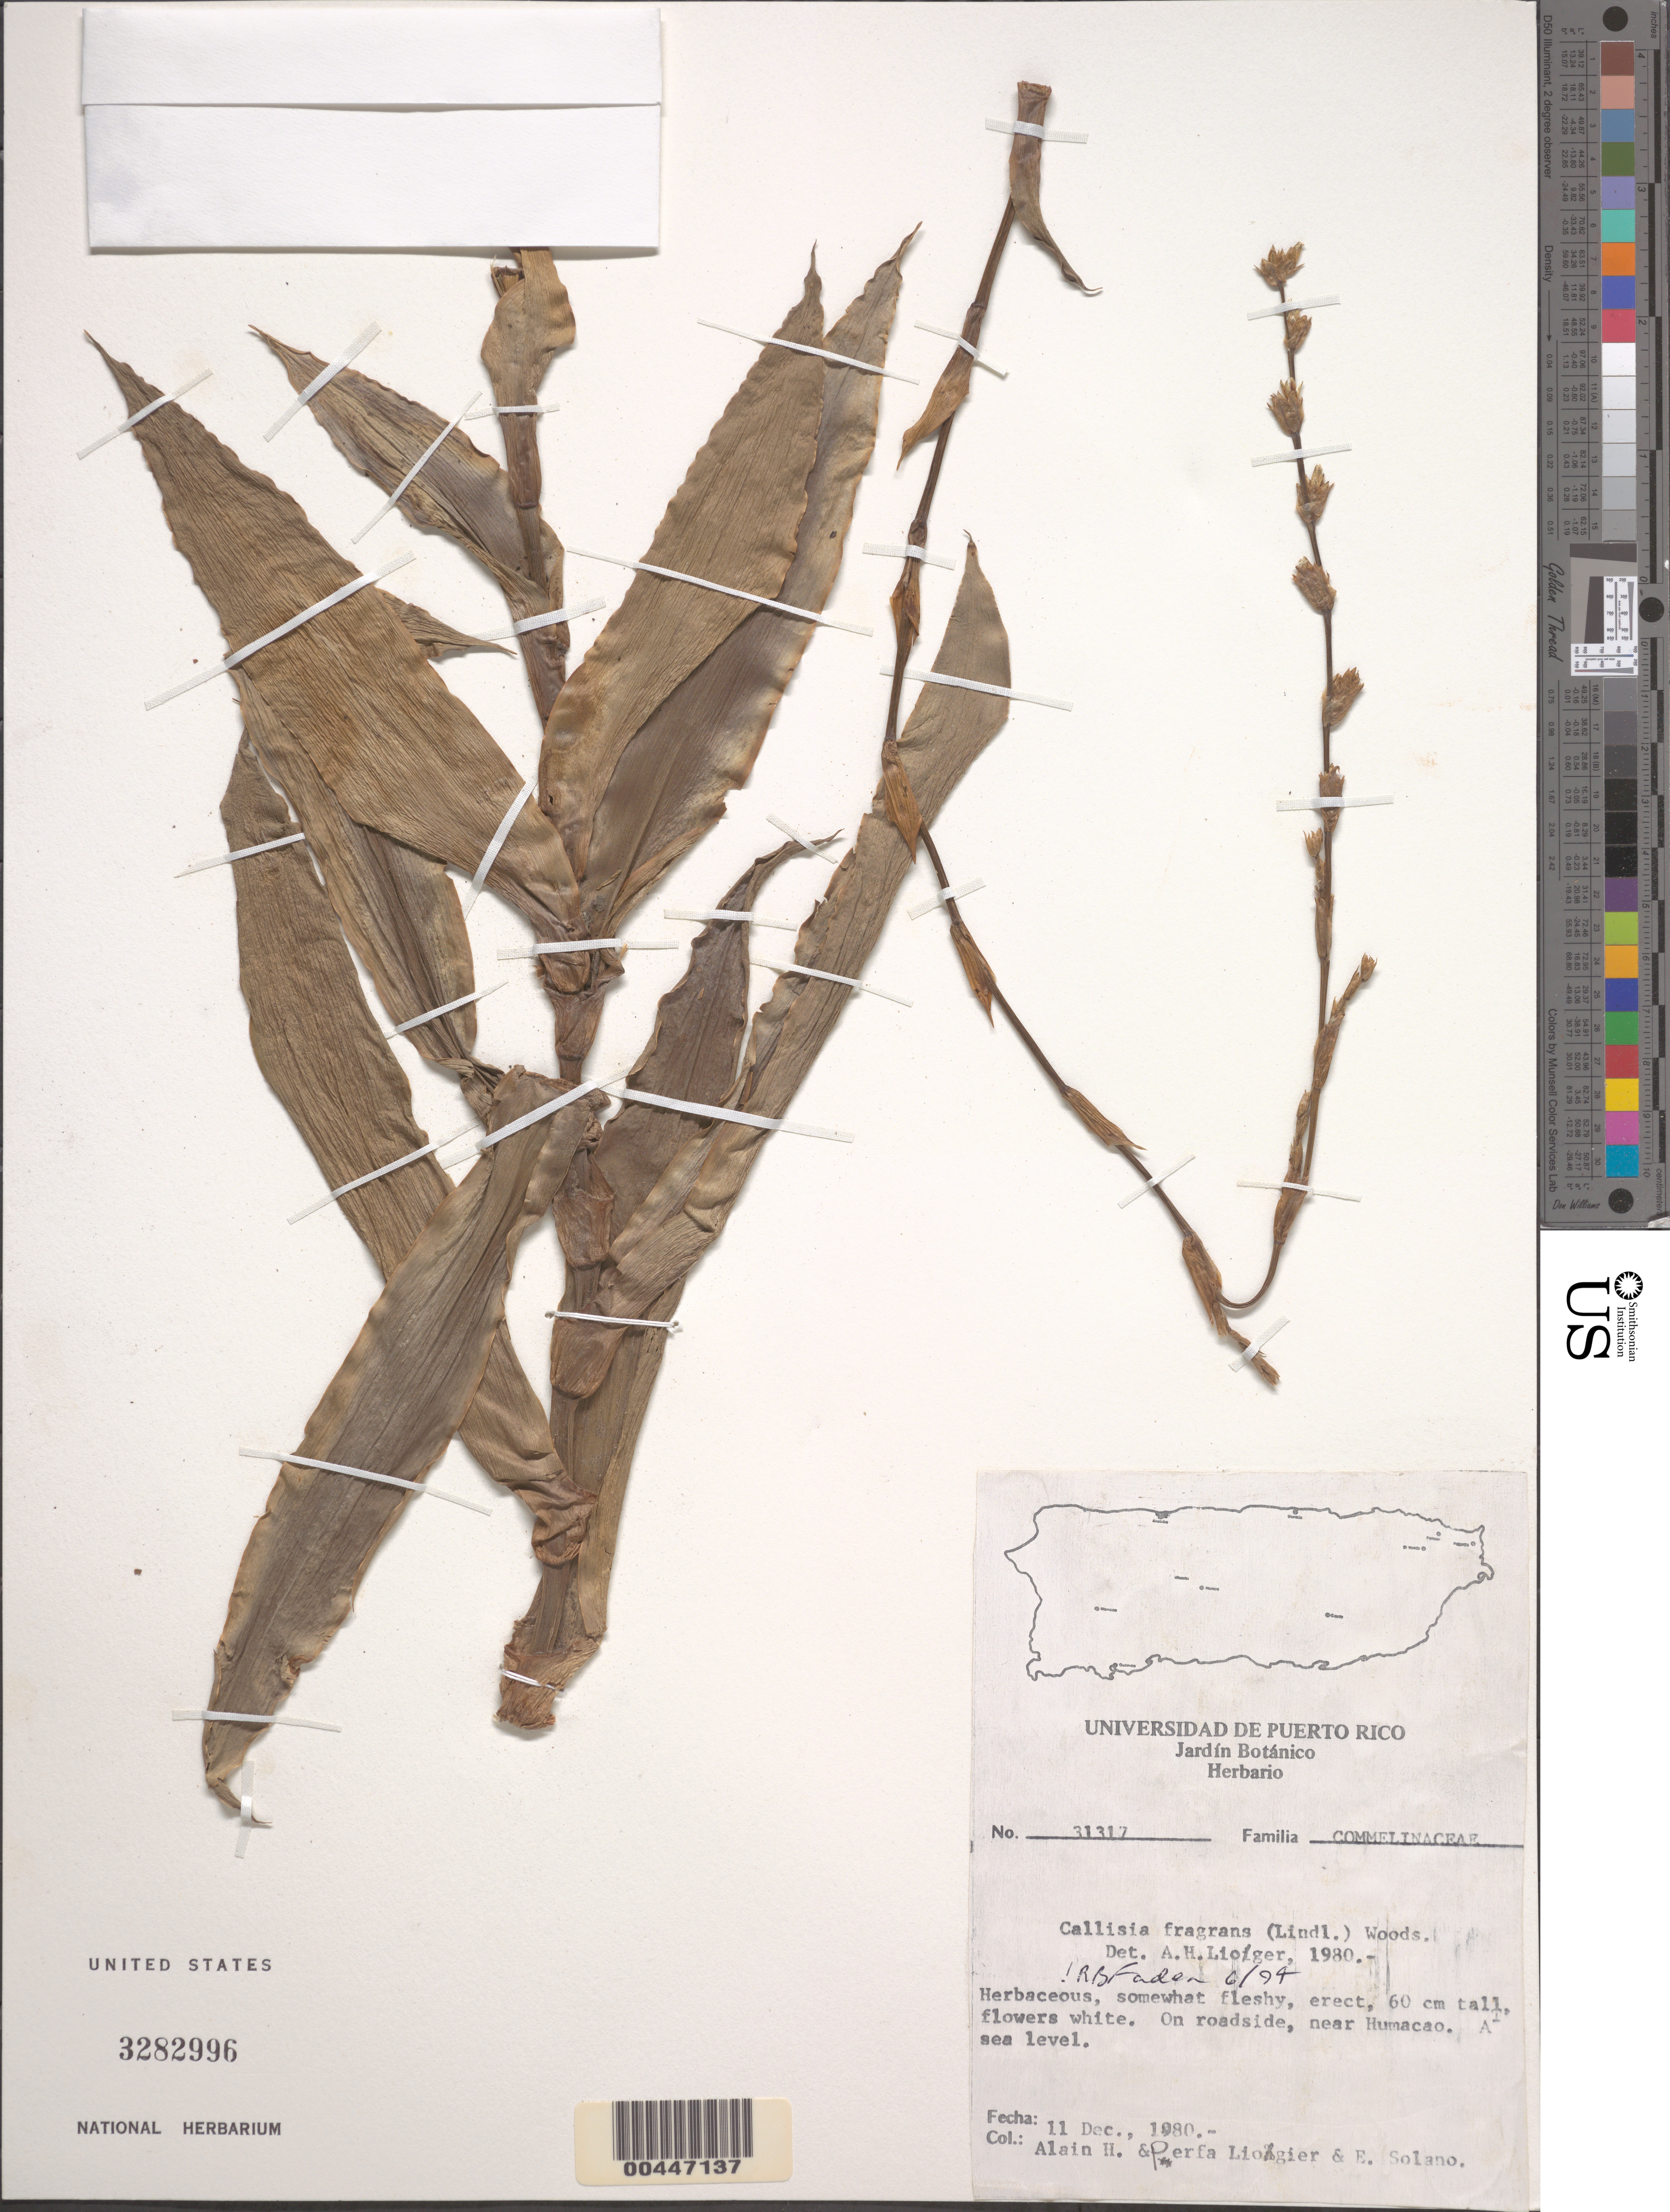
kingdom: Plantae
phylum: Tracheophyta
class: Liliopsida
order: Commelinales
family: Commelinaceae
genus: Callisia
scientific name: Callisia fragrans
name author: (Lindl.) Woodson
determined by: Faden, Robert B., (US), Smithsonian Institution - National Museum of Natural History (UNITED STATES)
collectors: A. H. Liogier, M. P. Liogier & E. Solano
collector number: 31317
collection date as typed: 11 Dec 1980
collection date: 1980-12-11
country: Puerto Rico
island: Greater Antilles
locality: Humacao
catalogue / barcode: US 3282996